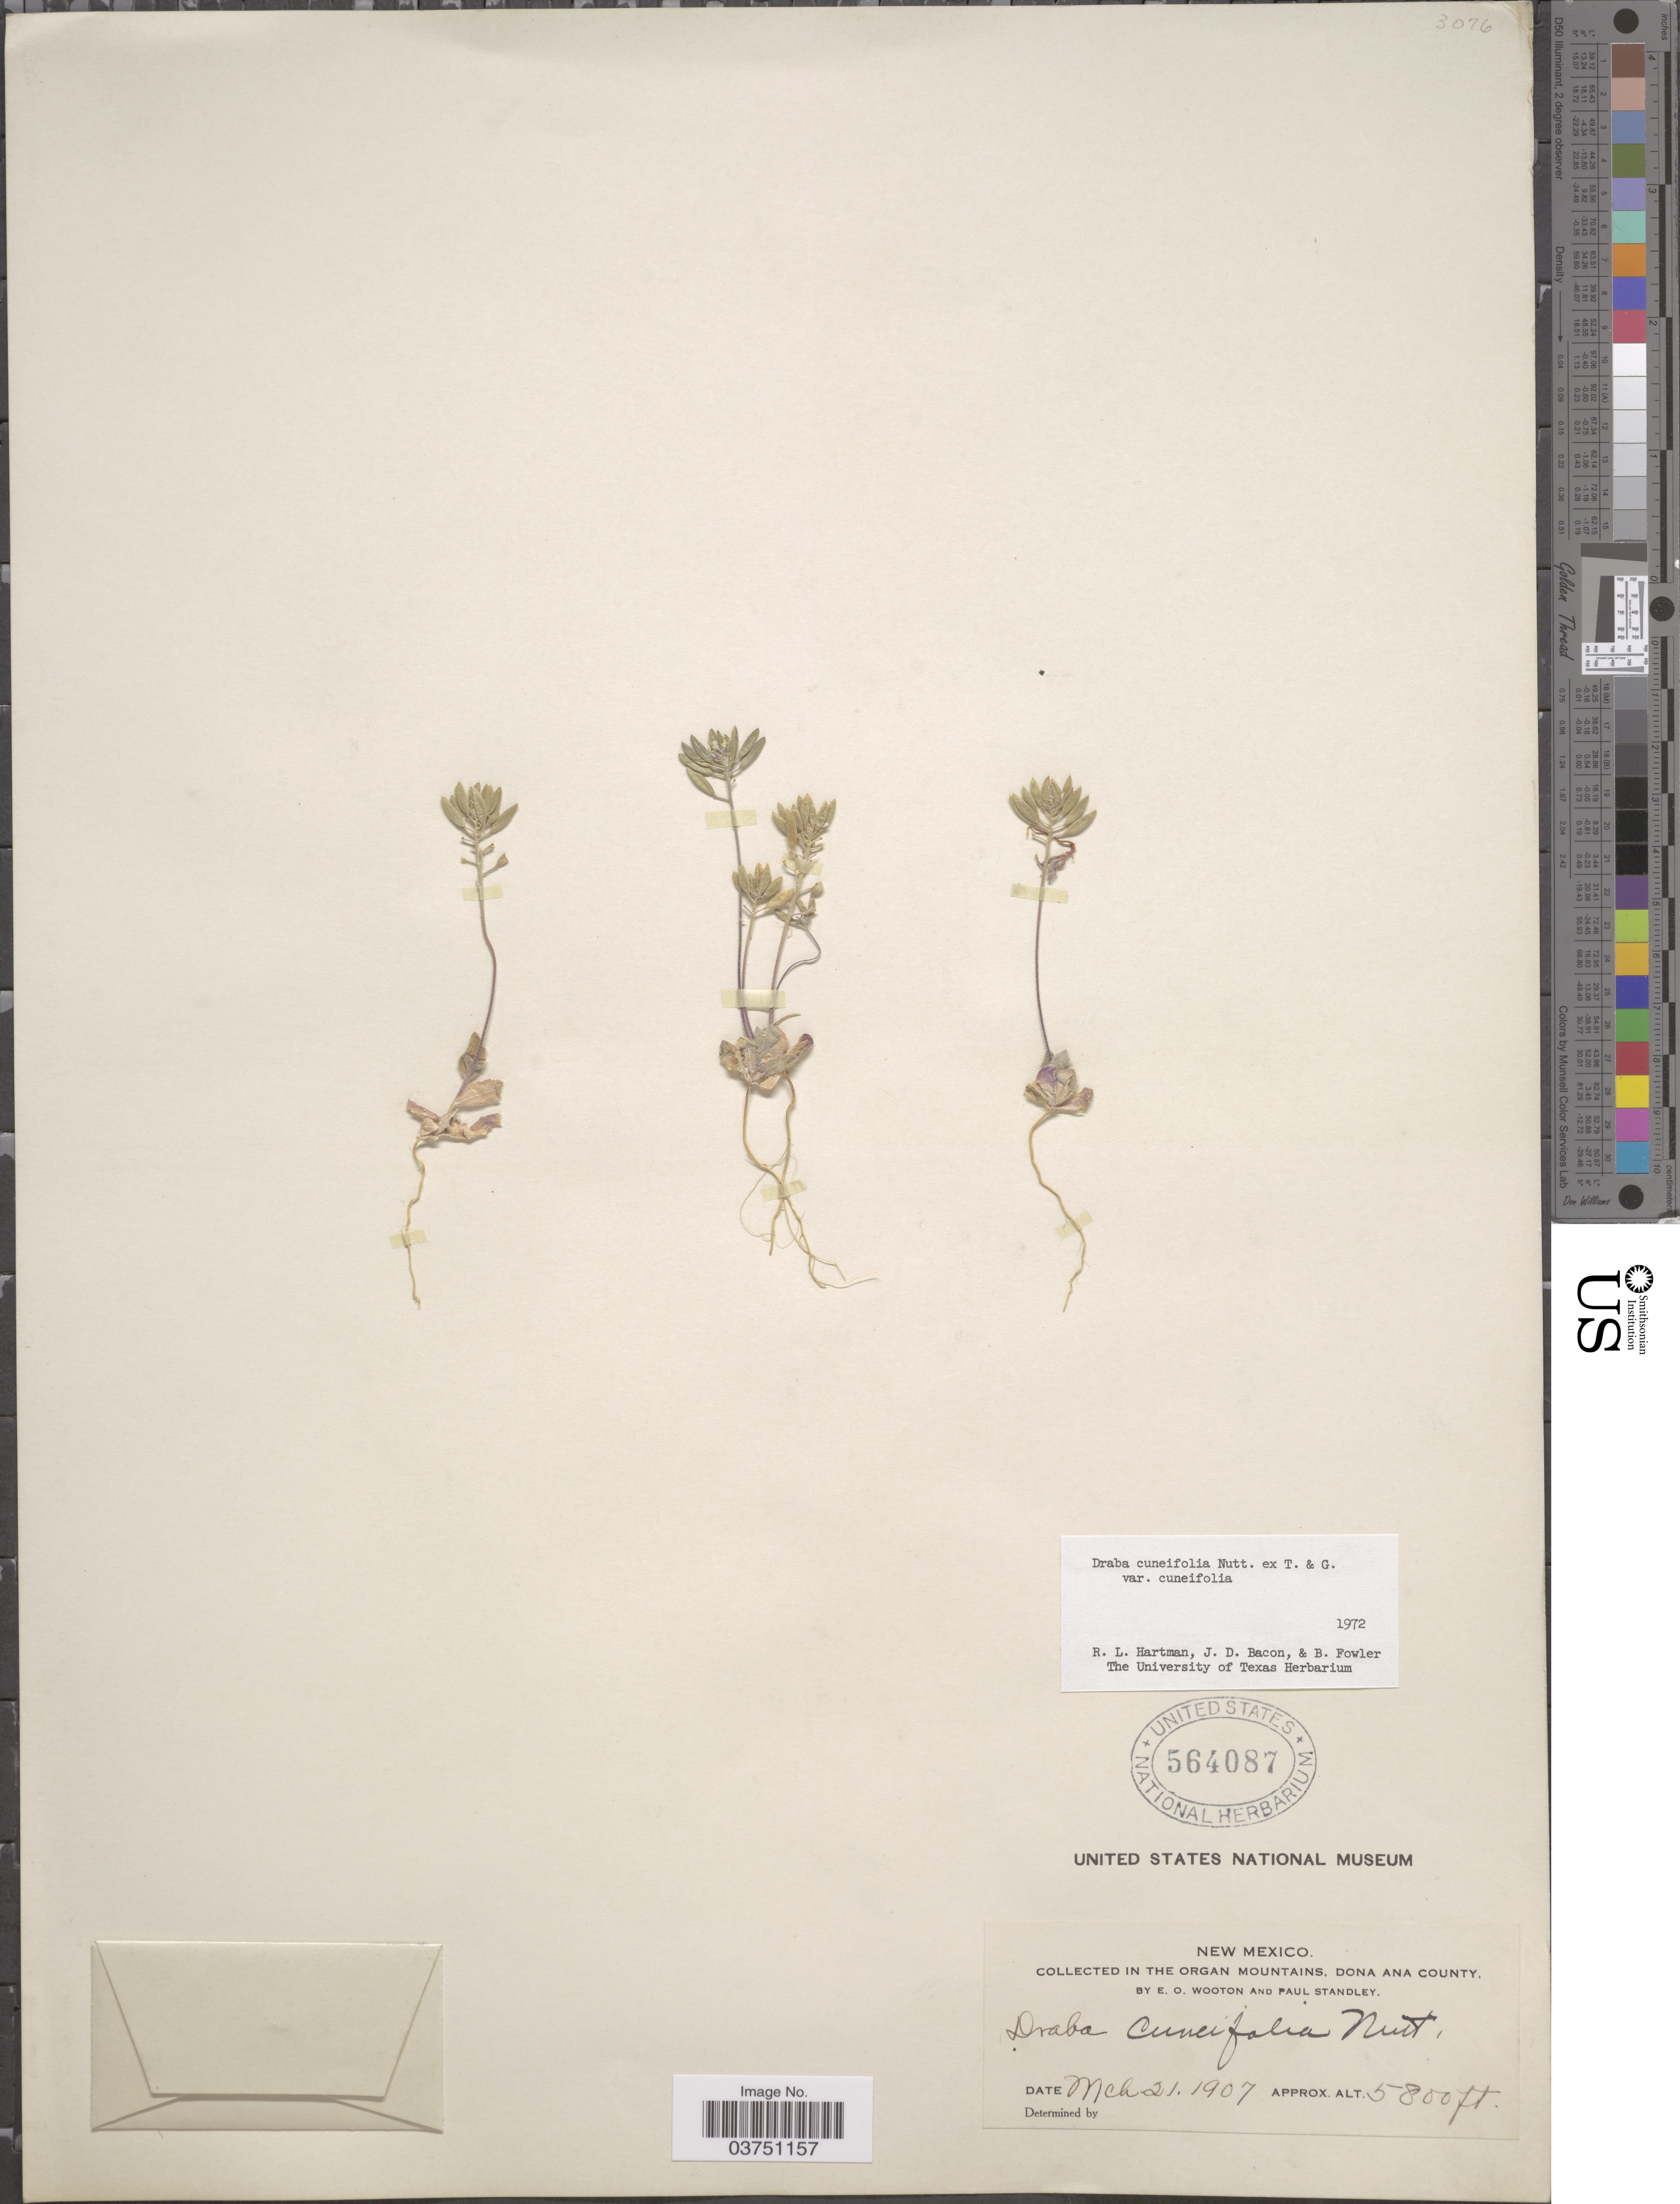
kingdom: Plantae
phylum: Tracheophyta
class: Magnoliopsida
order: Brassicales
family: Brassicaceae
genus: Draba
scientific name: Draba cuneifolia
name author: Nutt.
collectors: E. O. Wooton & P. C. Standley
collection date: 1907-03-21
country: United States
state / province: New Mexico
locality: The Organ Mountains, Dona Ana County.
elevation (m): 1768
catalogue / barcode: US 564087